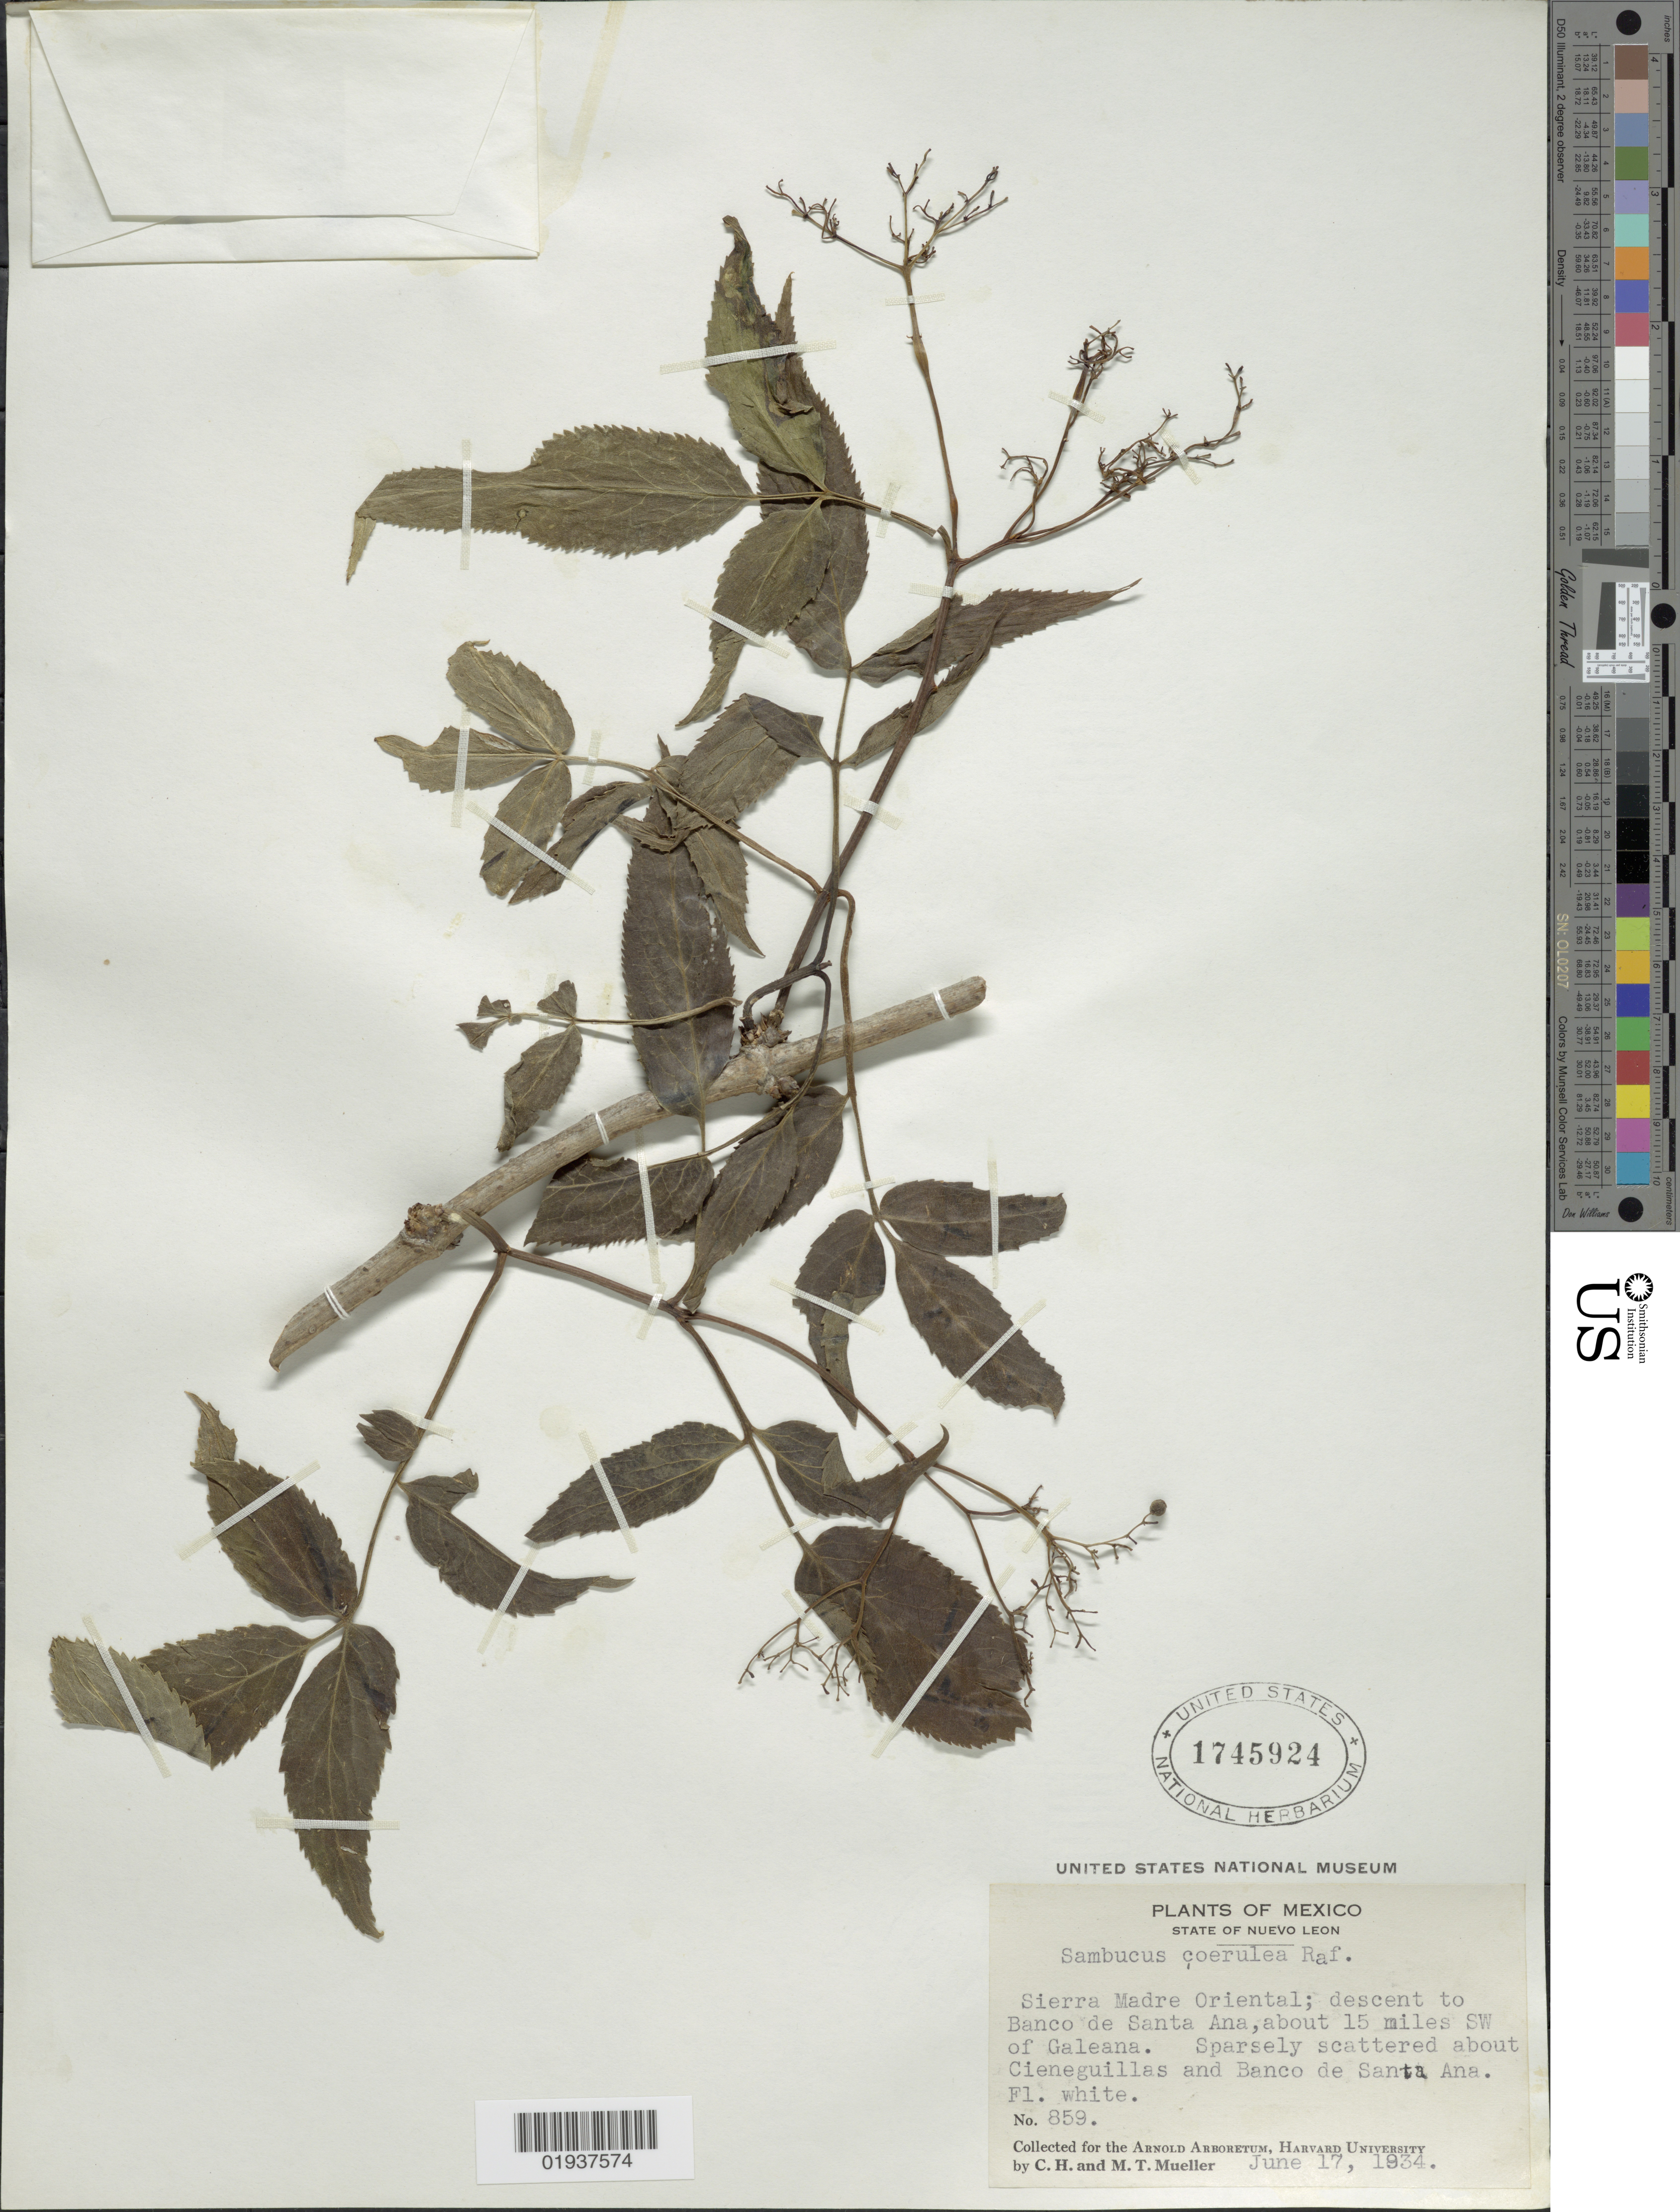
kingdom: Plantae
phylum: Tracheophyta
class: Magnoliopsida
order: Dipsacales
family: Viburnaceae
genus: Sambucus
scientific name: Sambucus mexicana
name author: C. Presl ex DC.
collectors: C. H. Mueller & M. Mueller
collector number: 859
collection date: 1934-06-17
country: Mexico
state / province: Nuevo León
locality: Sierra Madre Oriental; descent to Banco de Santa Ana, about 15 miles SW of Galeana. Sparsely scattered about Cieneguillas and Banco de Santa Ana.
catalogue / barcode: US 1745924